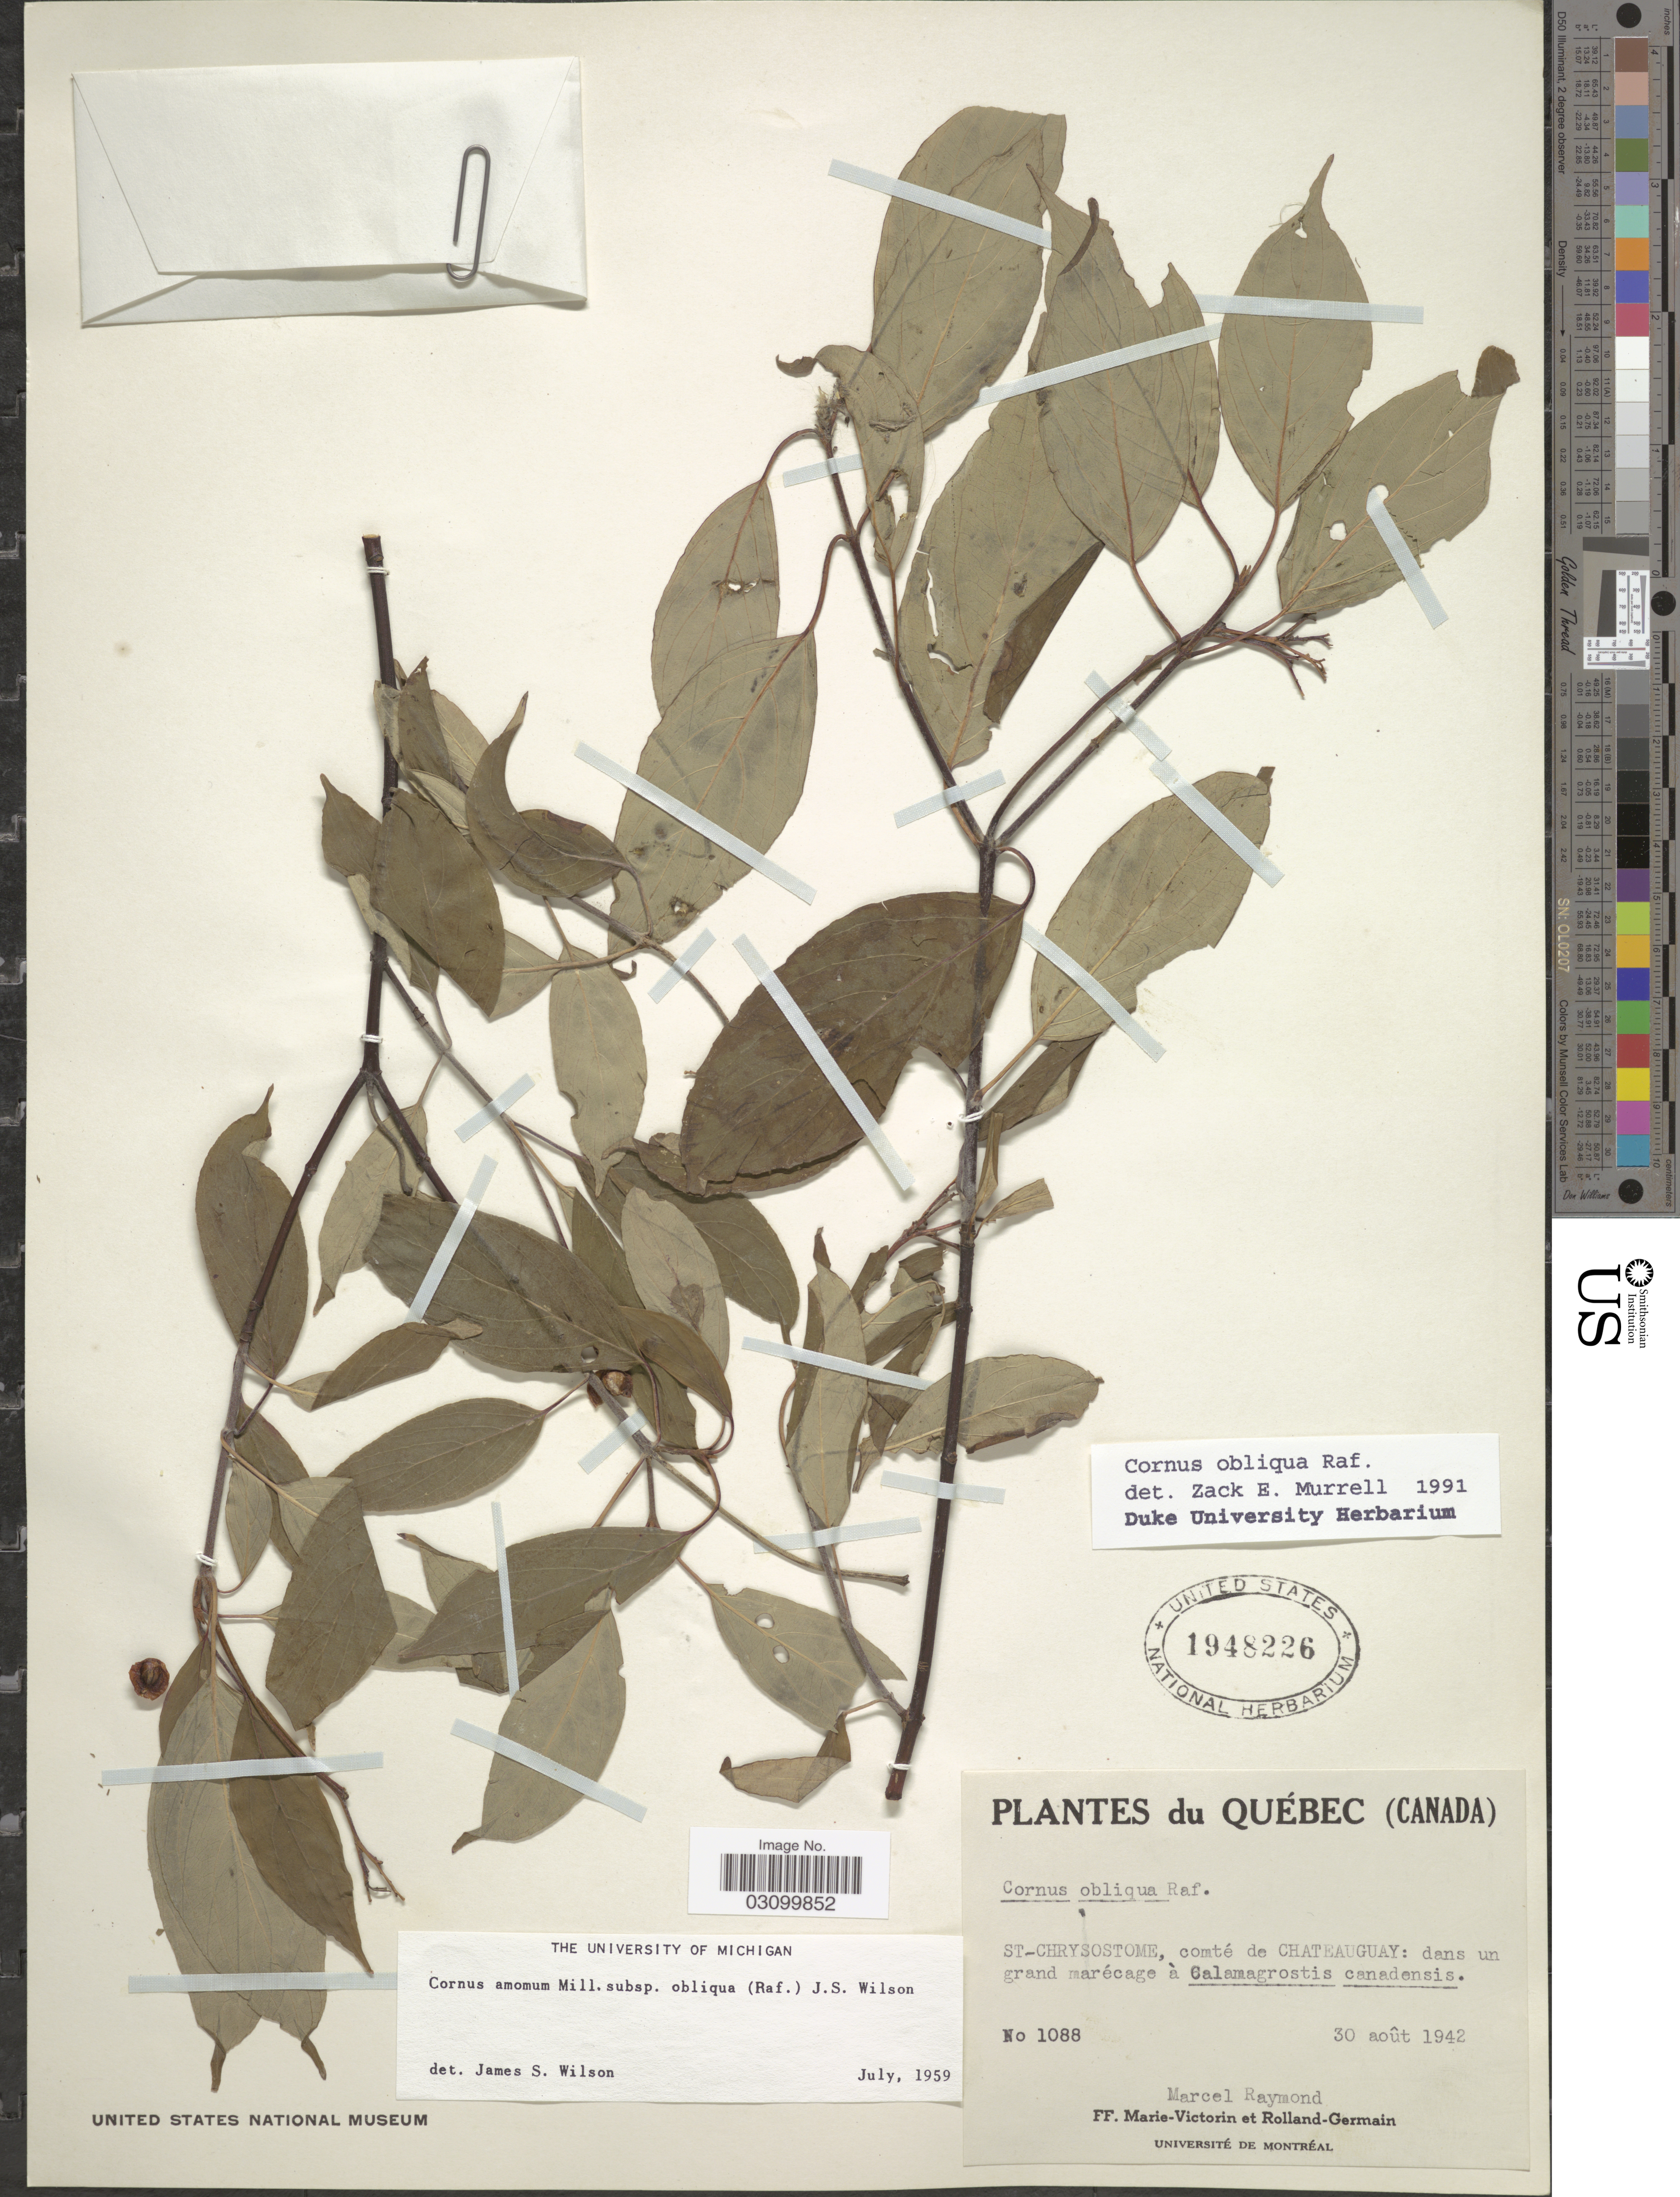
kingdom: Plantae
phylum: Tracheophyta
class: Magnoliopsida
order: Cornales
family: Cornaceae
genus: Cornus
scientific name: Cornus obliqua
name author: Raf.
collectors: M. Raymond, F. Marie-Victorin & Rolland-Germain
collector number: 1088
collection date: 1942-08-30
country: Canada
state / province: Quebec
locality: St-Chrysostome, comté de Chateauguay.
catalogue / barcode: US 1948226